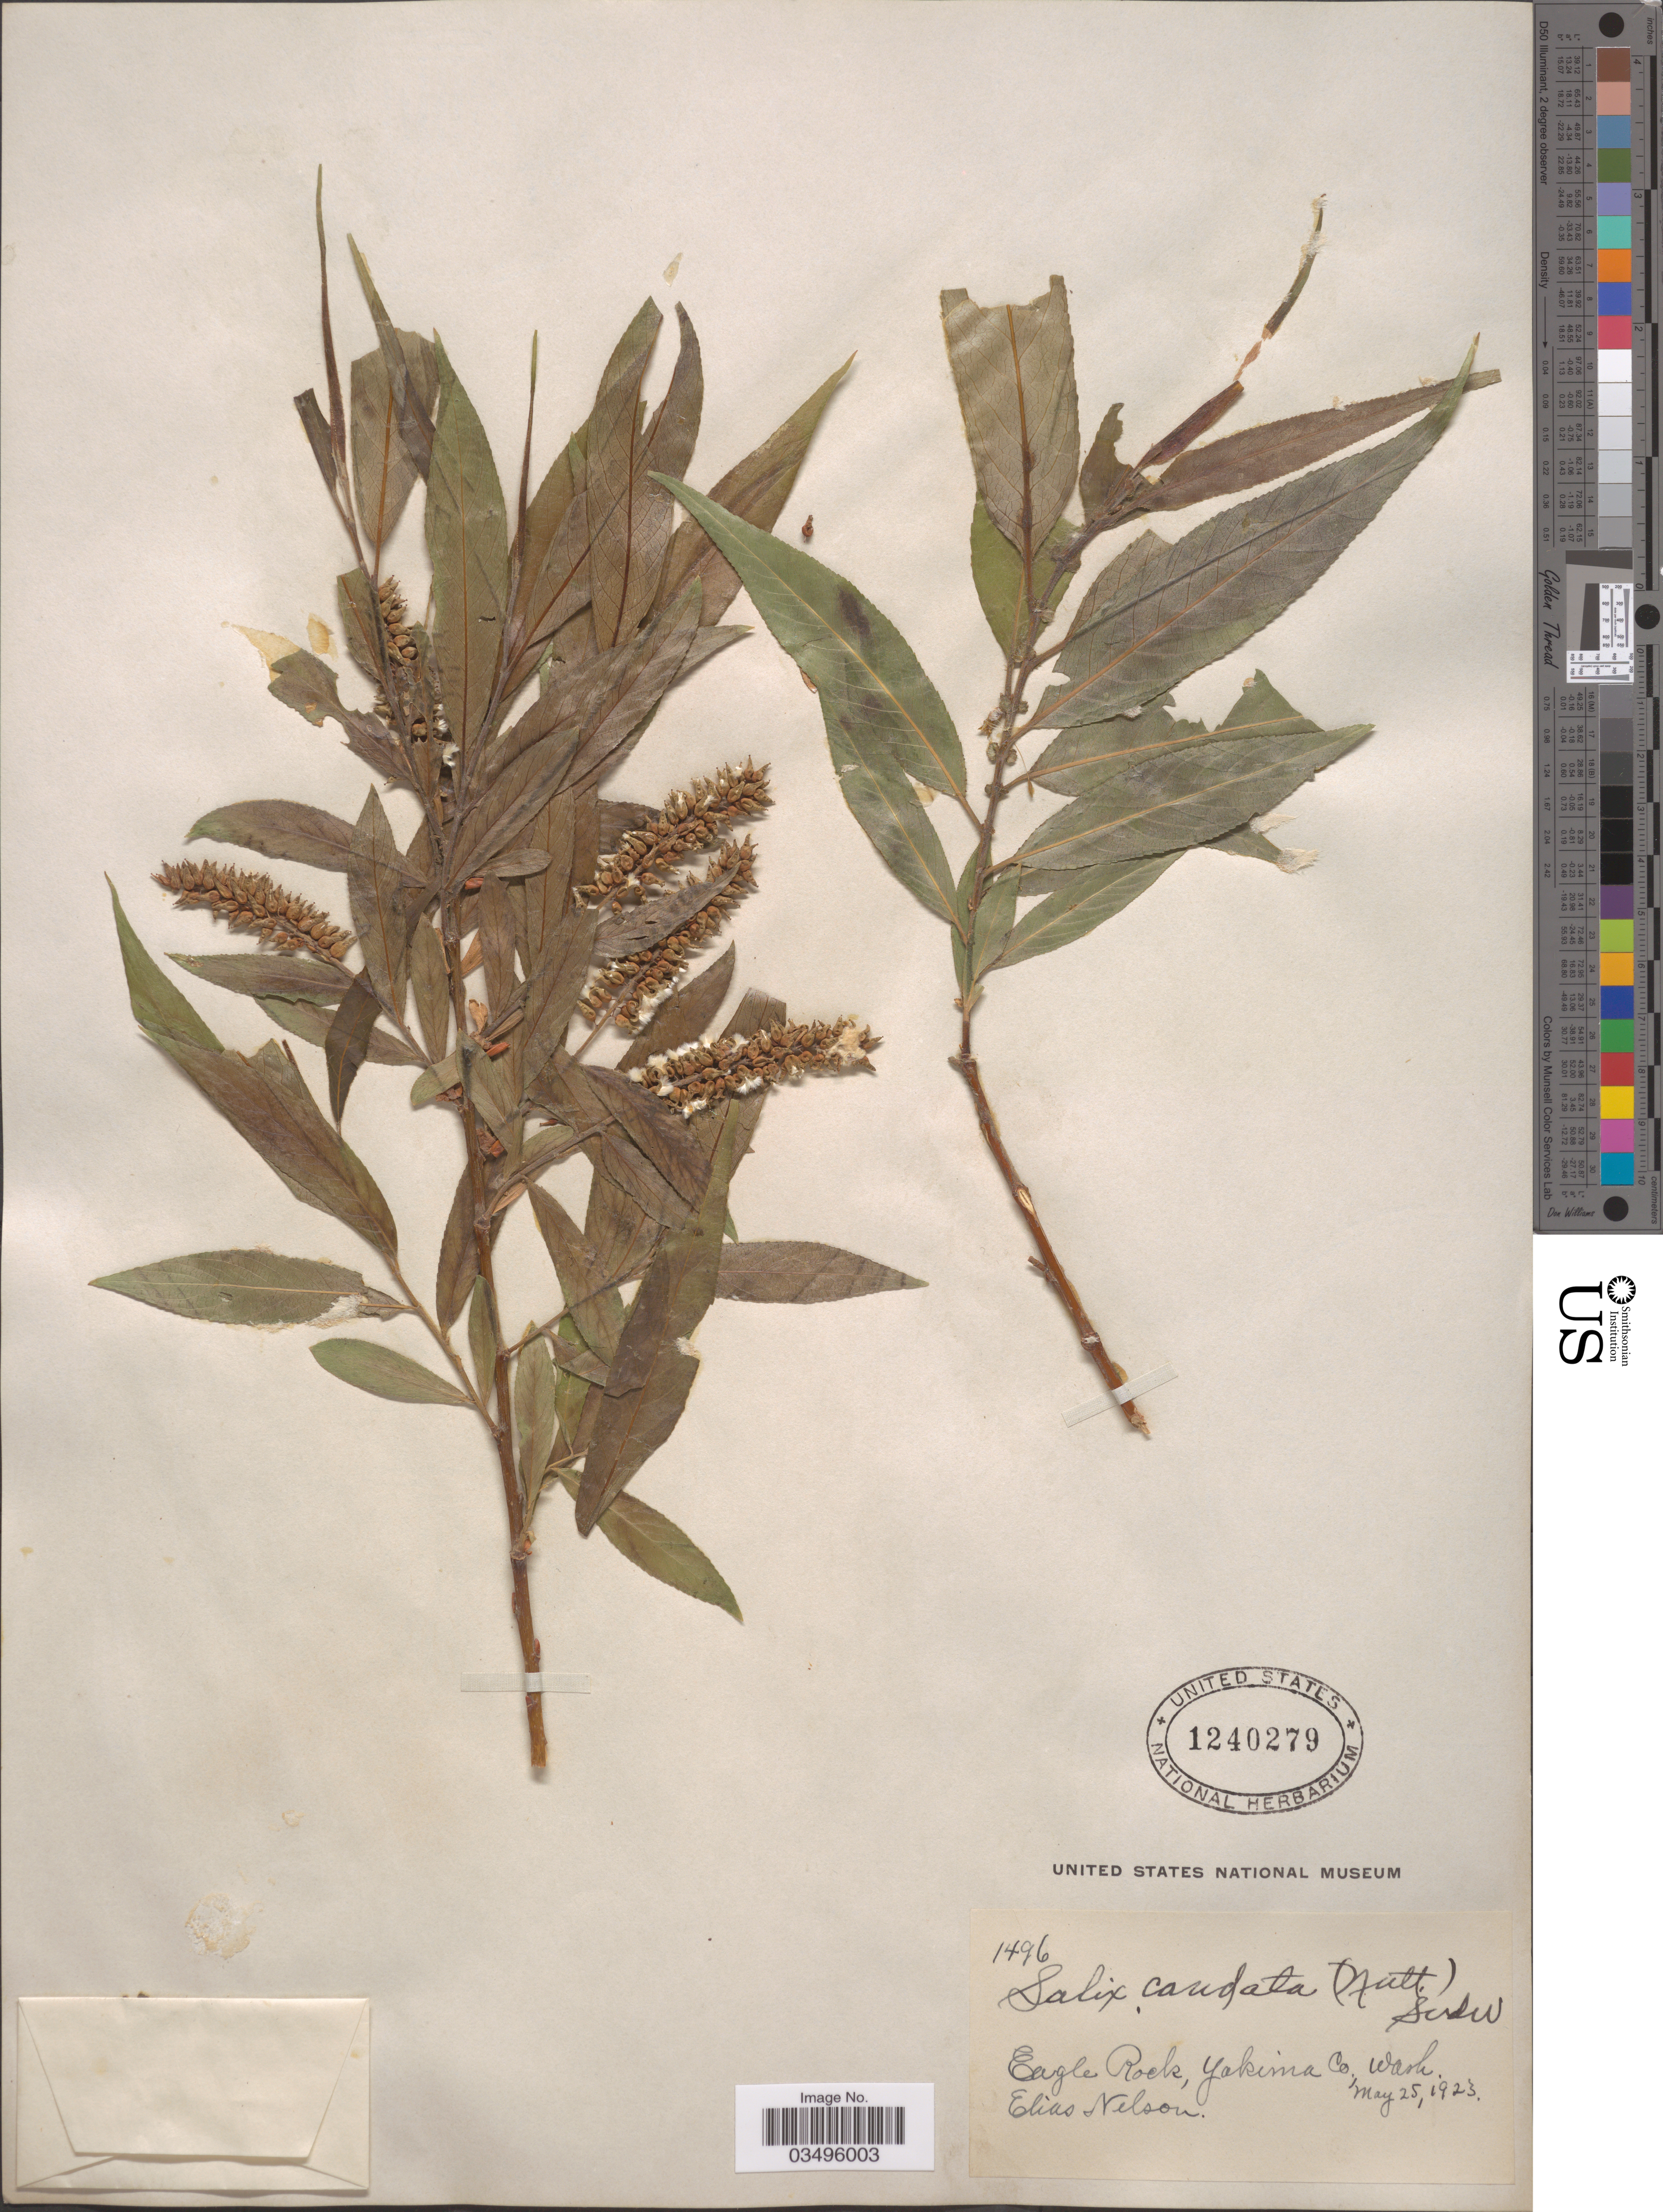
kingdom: Plantae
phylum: Tracheophyta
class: Magnoliopsida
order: Malpighiales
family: Salicaceae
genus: Salix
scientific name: Salix caudata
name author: A. Heller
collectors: E. Nelson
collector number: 1496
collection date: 1923-05-25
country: United States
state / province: Washington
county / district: Yakima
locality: Eagle Rock, Yakima Co.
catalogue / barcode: US 1240279